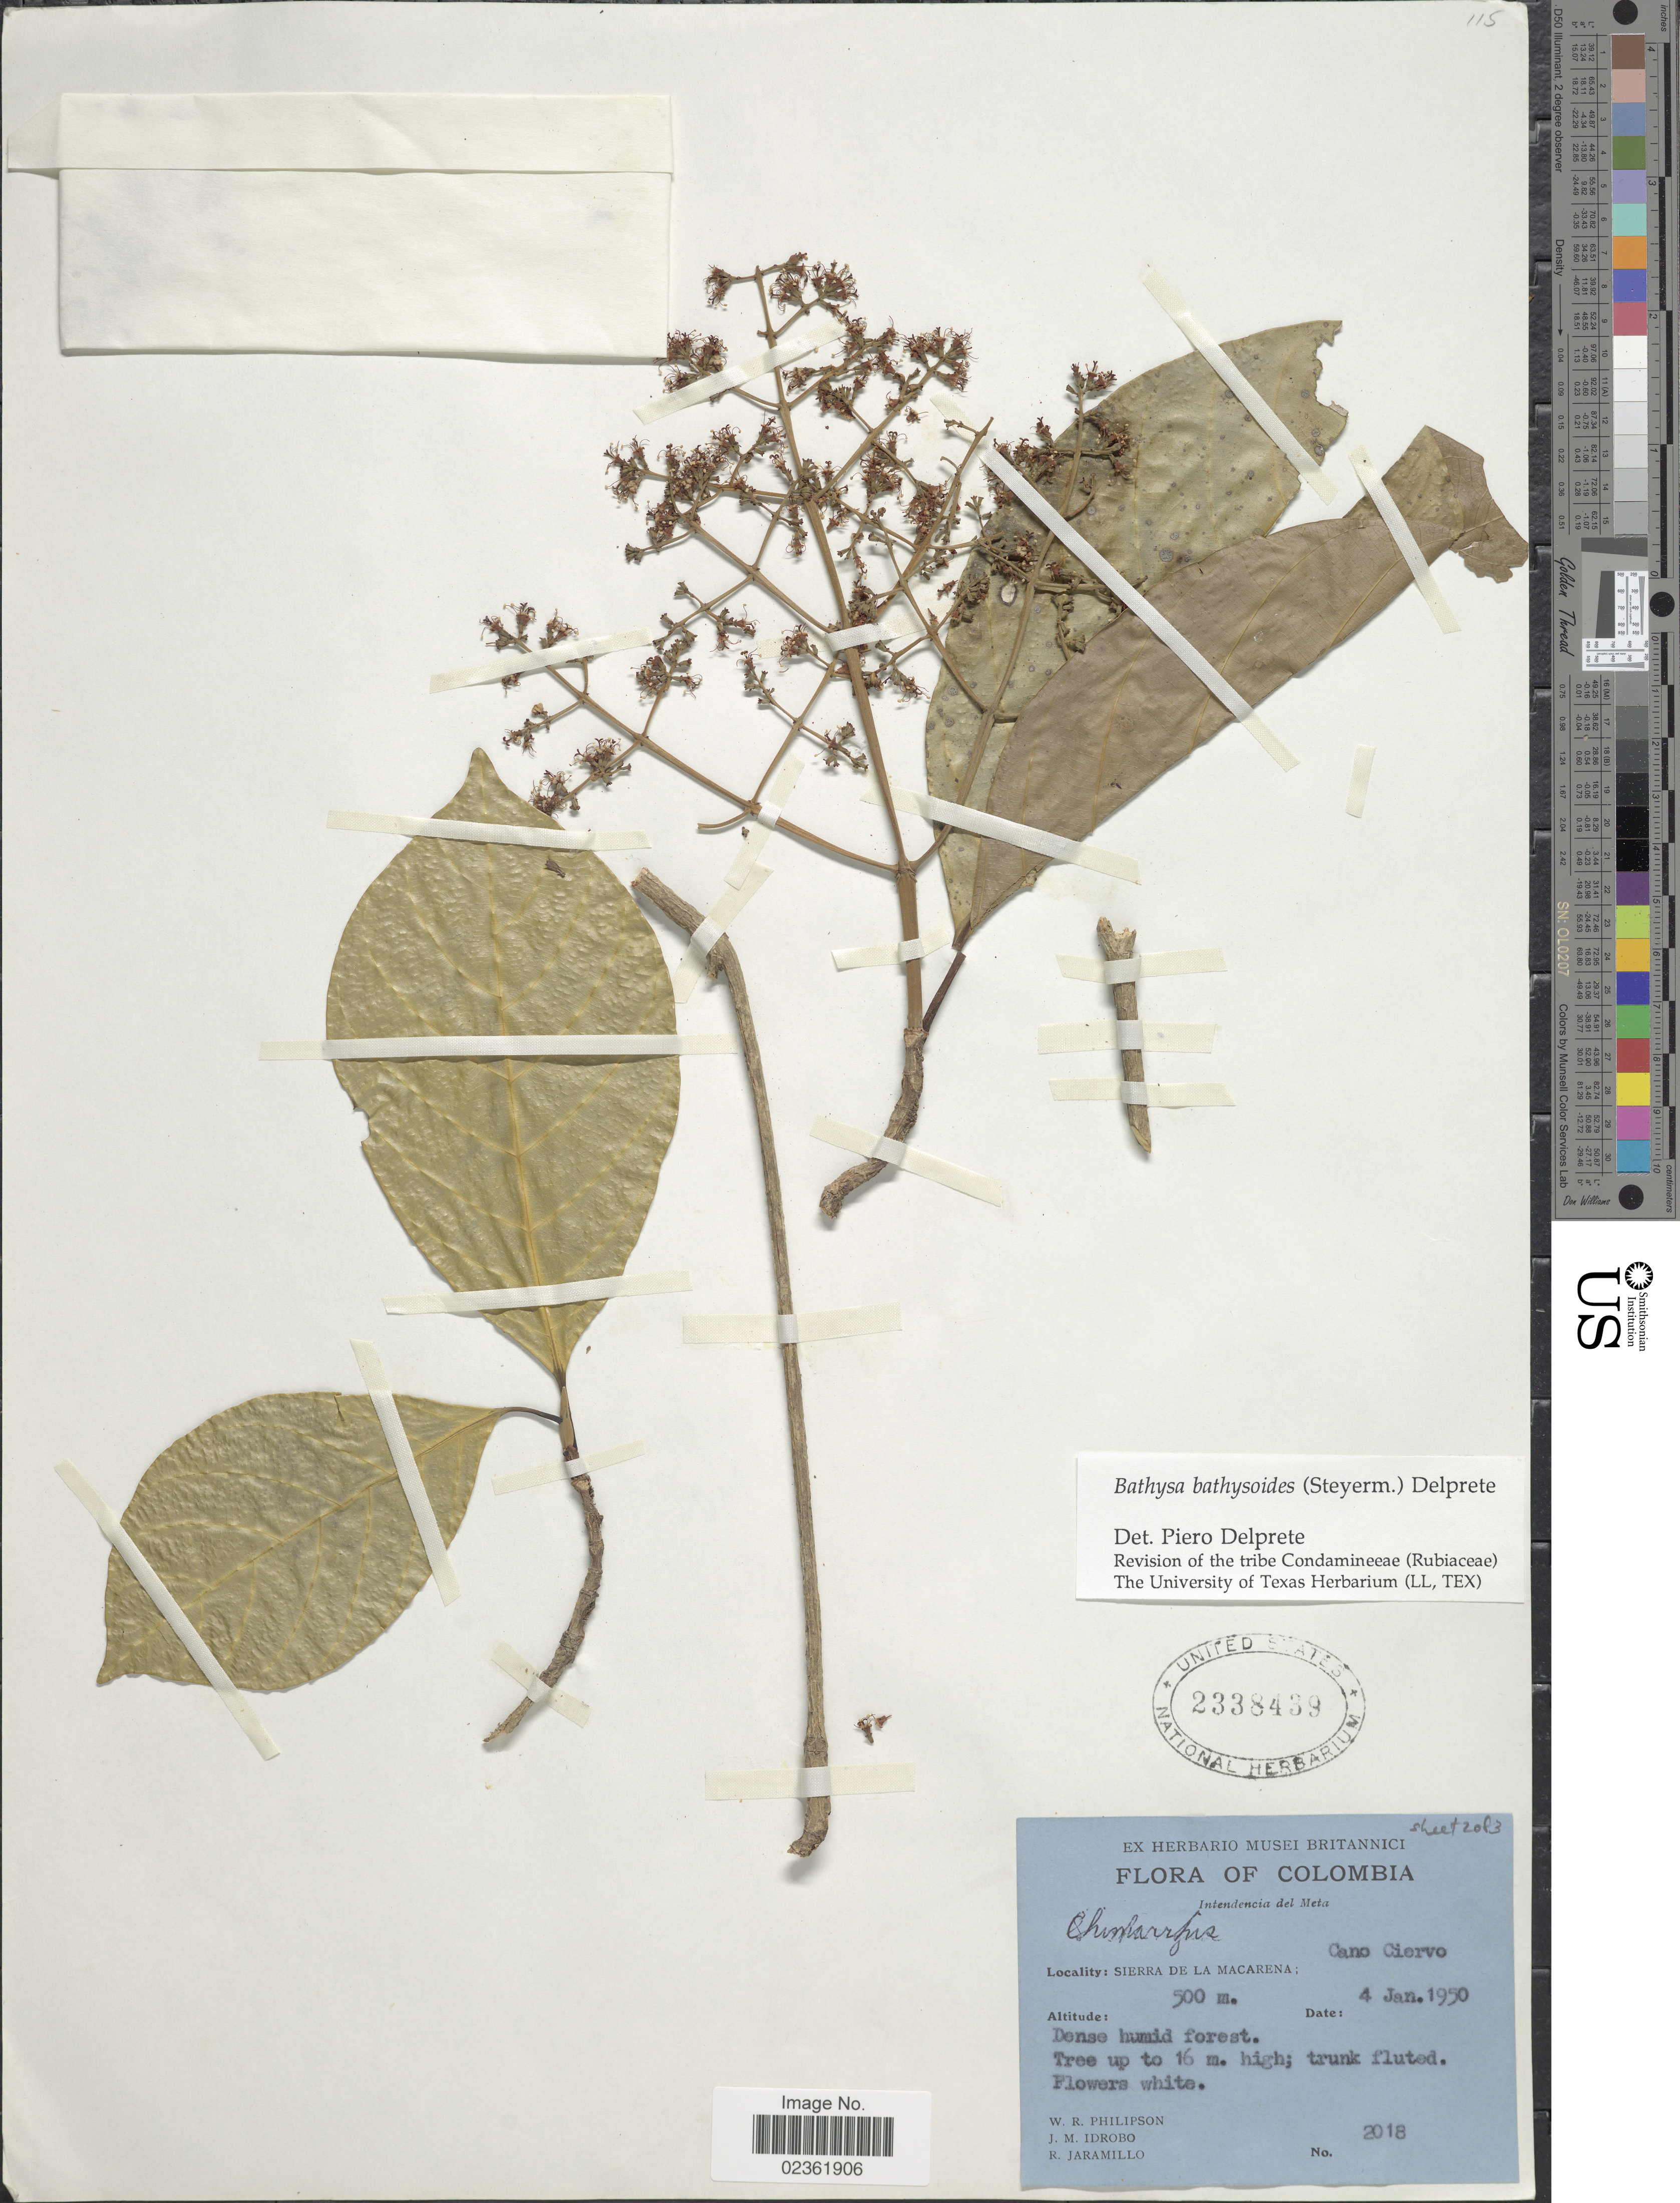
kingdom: Plantae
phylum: Tracheophyta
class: Magnoliopsida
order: Gentianales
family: Rubiaceae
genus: Bathysa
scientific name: Bathysa bathysoides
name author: (Steyerm.) Delprete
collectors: W. R. Philipson, J. M. Idrobo & R. Jaramillo M.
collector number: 2018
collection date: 1950-01-04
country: Colombia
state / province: Meta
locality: Intendencia del Meta, Sierra de La Macarena: Cano Ciervo.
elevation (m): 500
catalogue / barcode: US 2338439